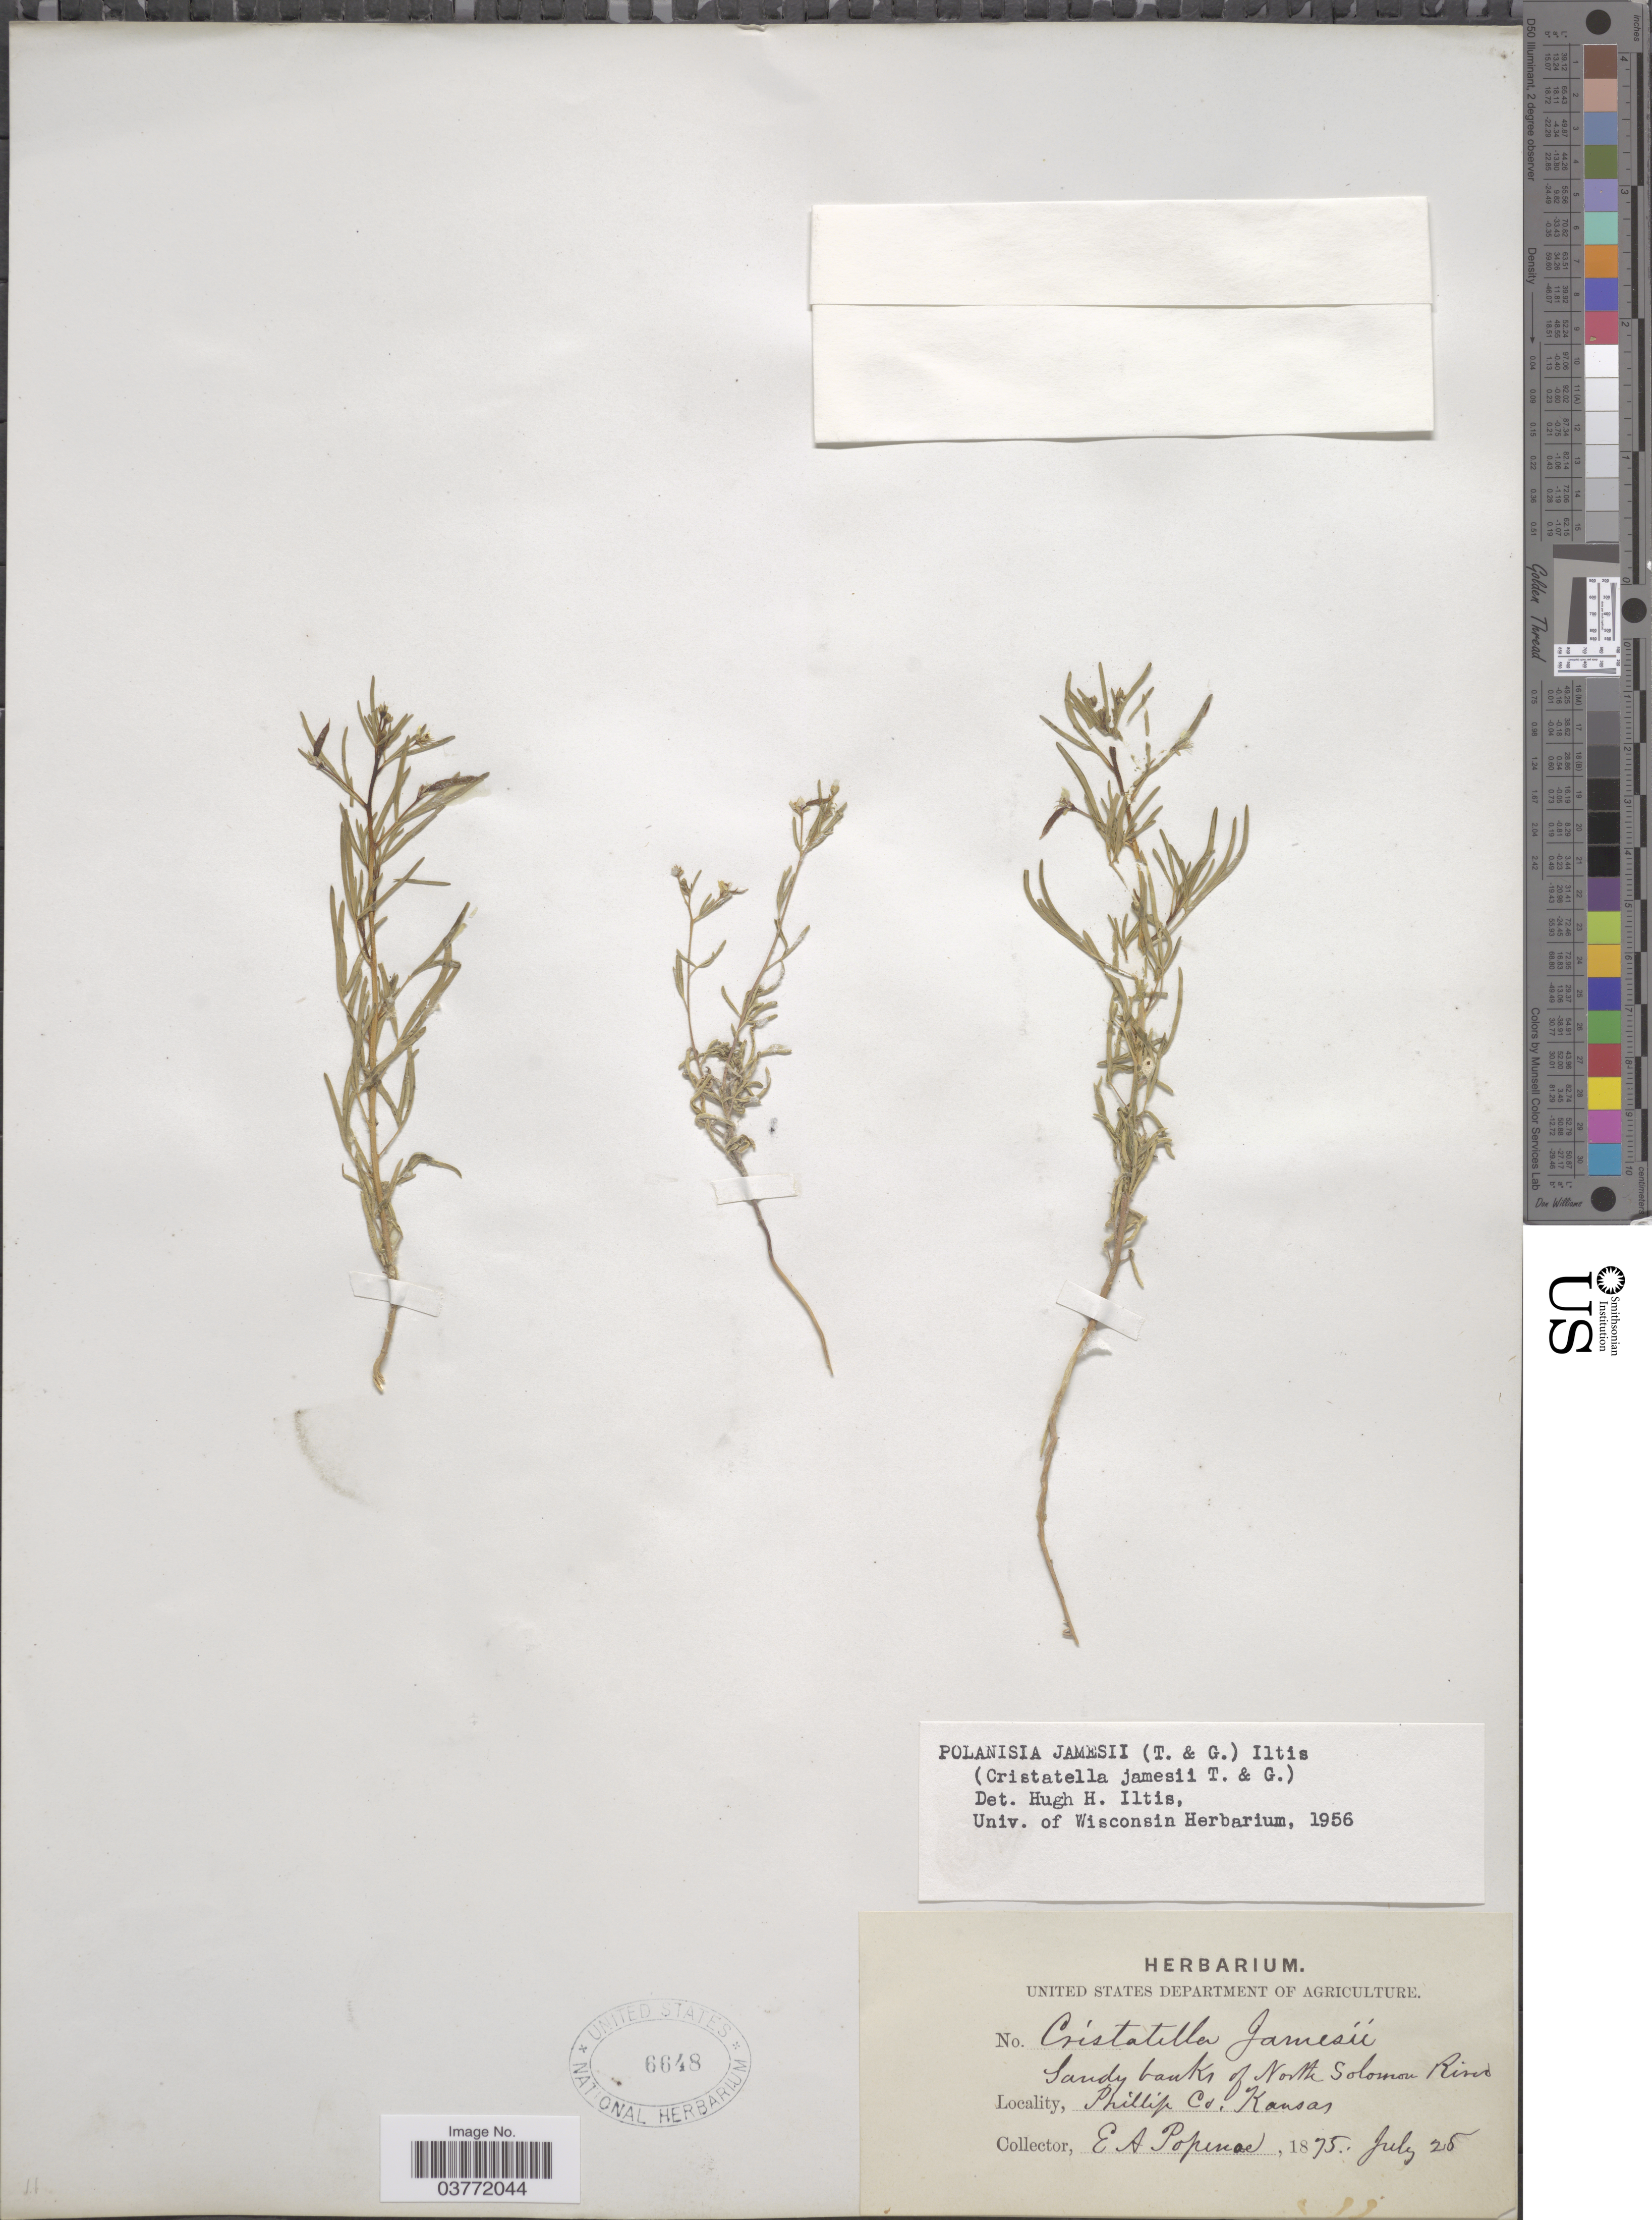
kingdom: Plantae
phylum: Tracheophyta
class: Magnoliopsida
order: Brassicales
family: Cleomaceae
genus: Polanisia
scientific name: Polanisia jamesii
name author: (Torr. & A. Gray) Iltis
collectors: E. A. Popenoe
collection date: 1875-07-25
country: United States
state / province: Kansas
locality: Sandy banks of North Solomon River. Phillip Co.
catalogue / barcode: US 6648